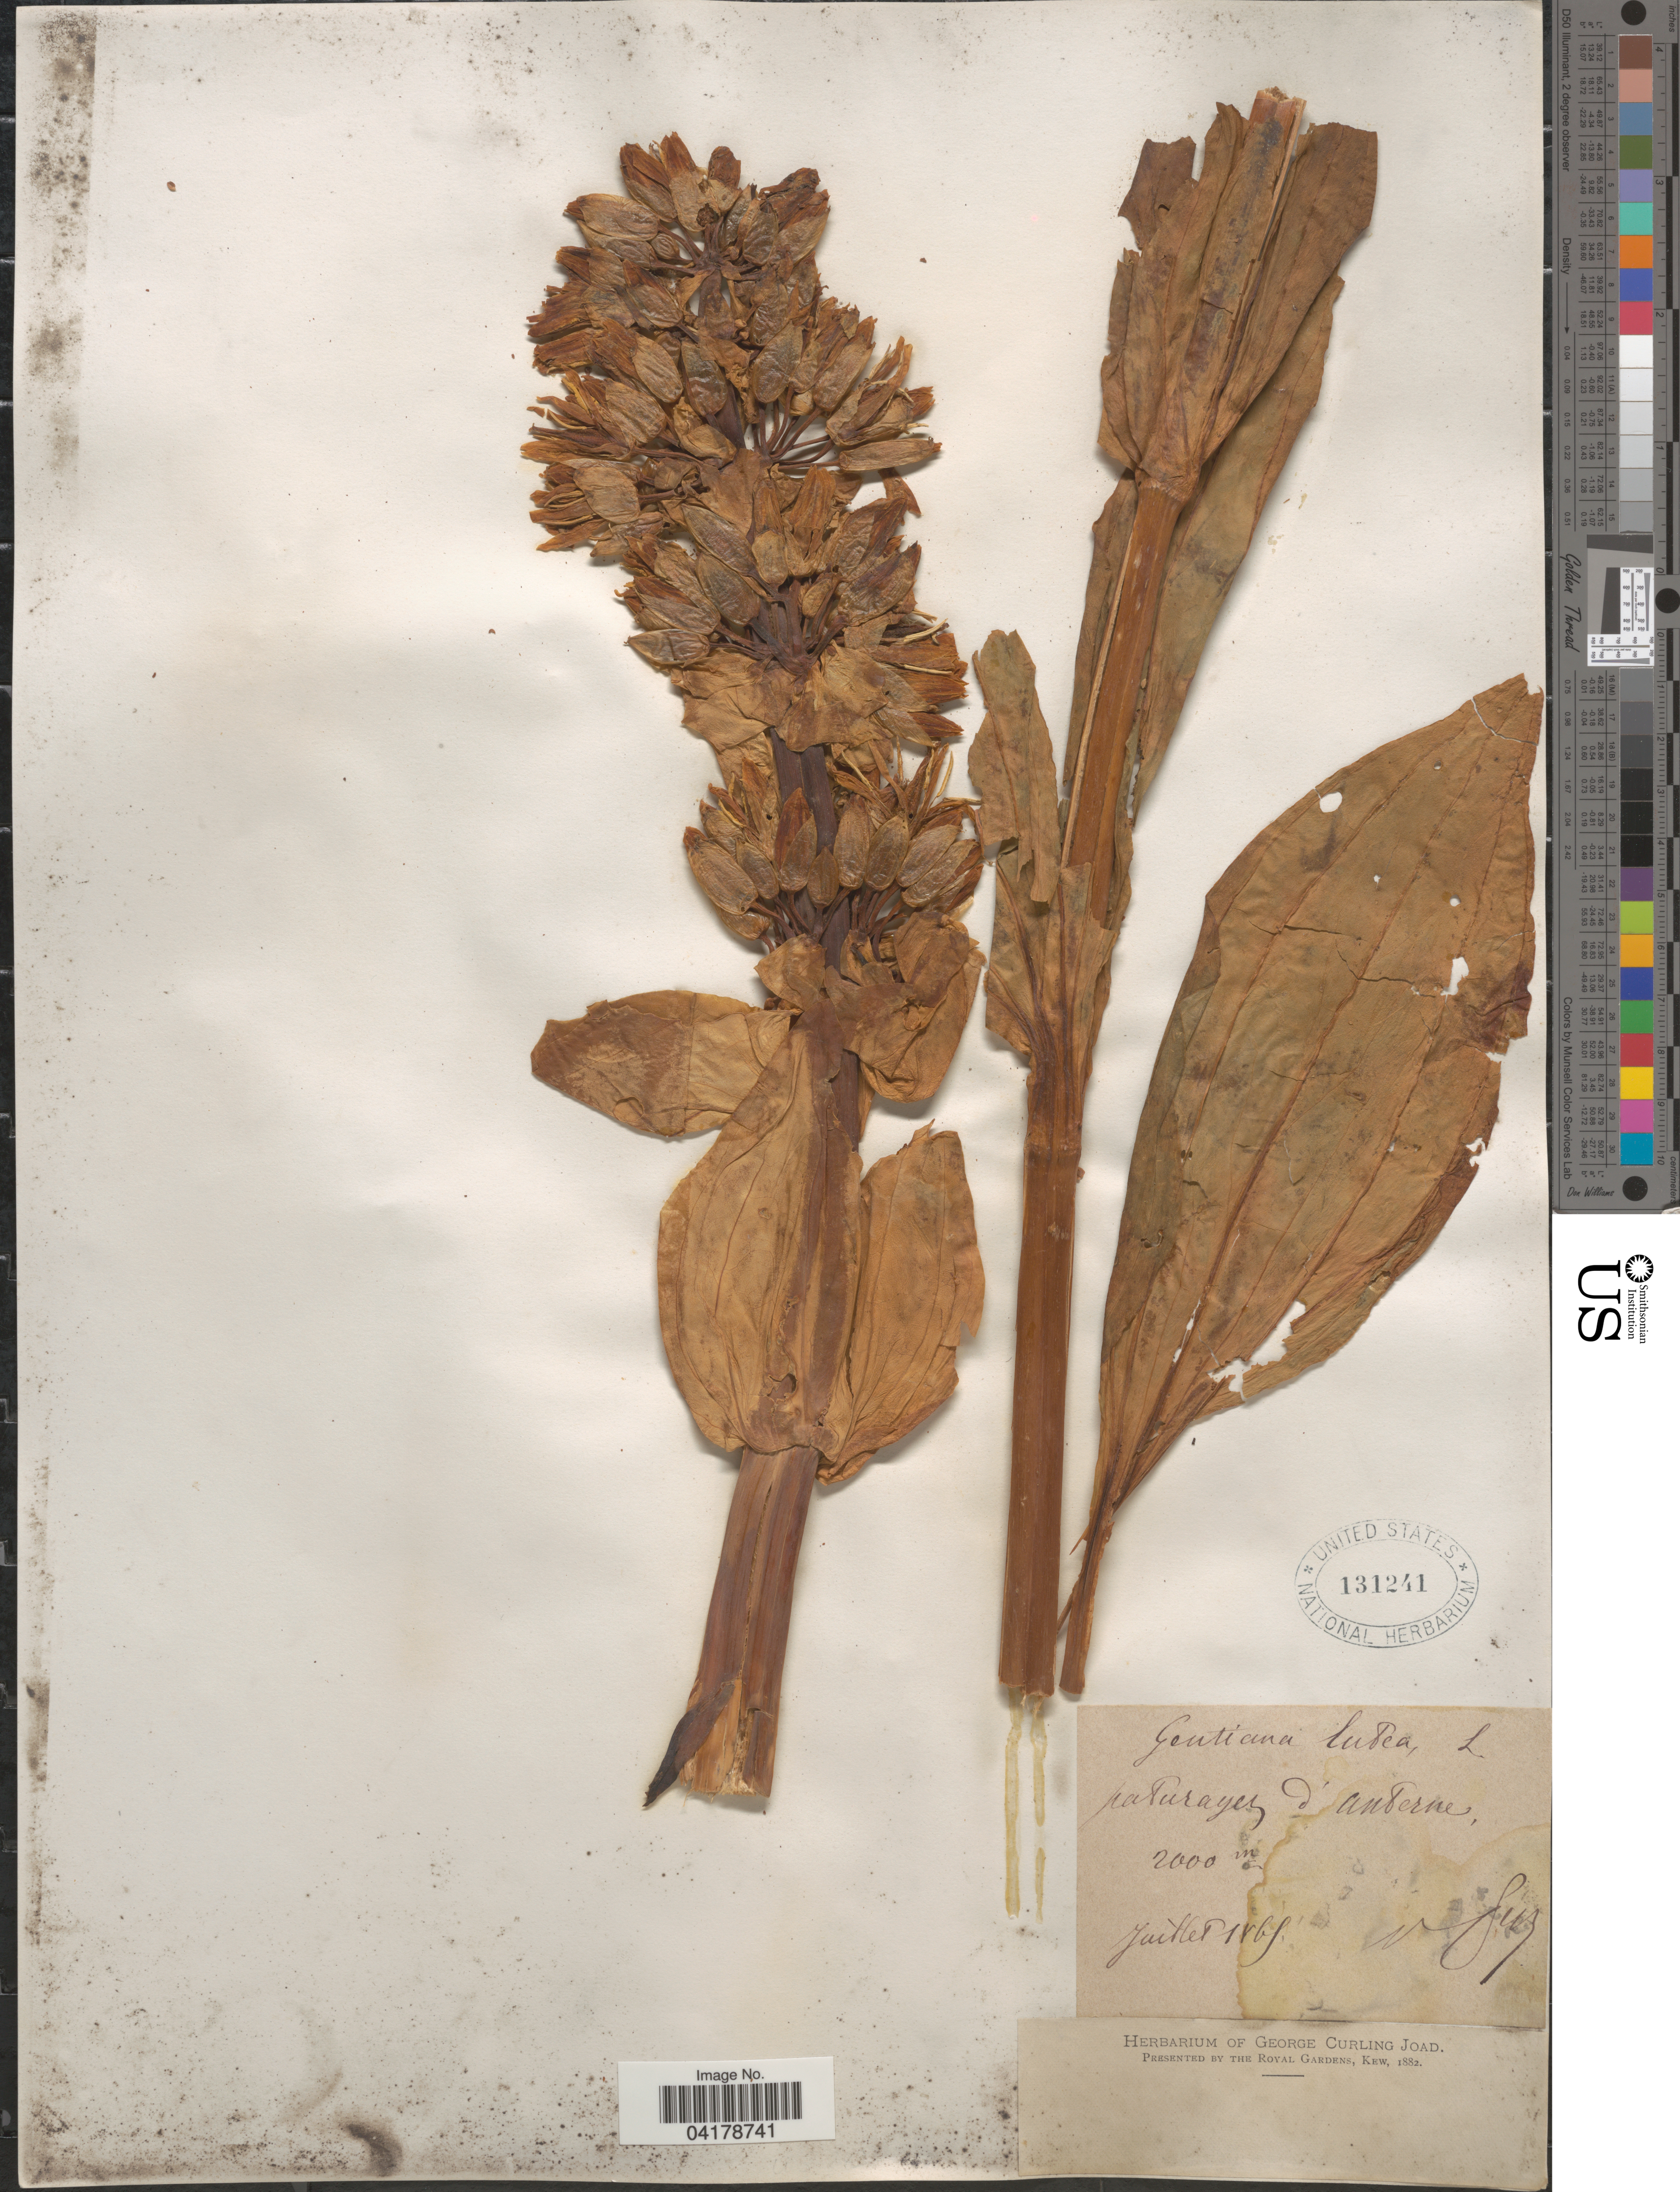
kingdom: Plantae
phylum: Tracheophyta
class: Magnoliopsida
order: Gentianales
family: Gentianaceae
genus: Gentiana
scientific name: Gentiana lutea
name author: L.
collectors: ex herb. George Curling Joad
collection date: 1869-07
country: France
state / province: Auvergne-Rhône-Alpes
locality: Pâturages d'Anterne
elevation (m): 2000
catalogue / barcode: US 131241